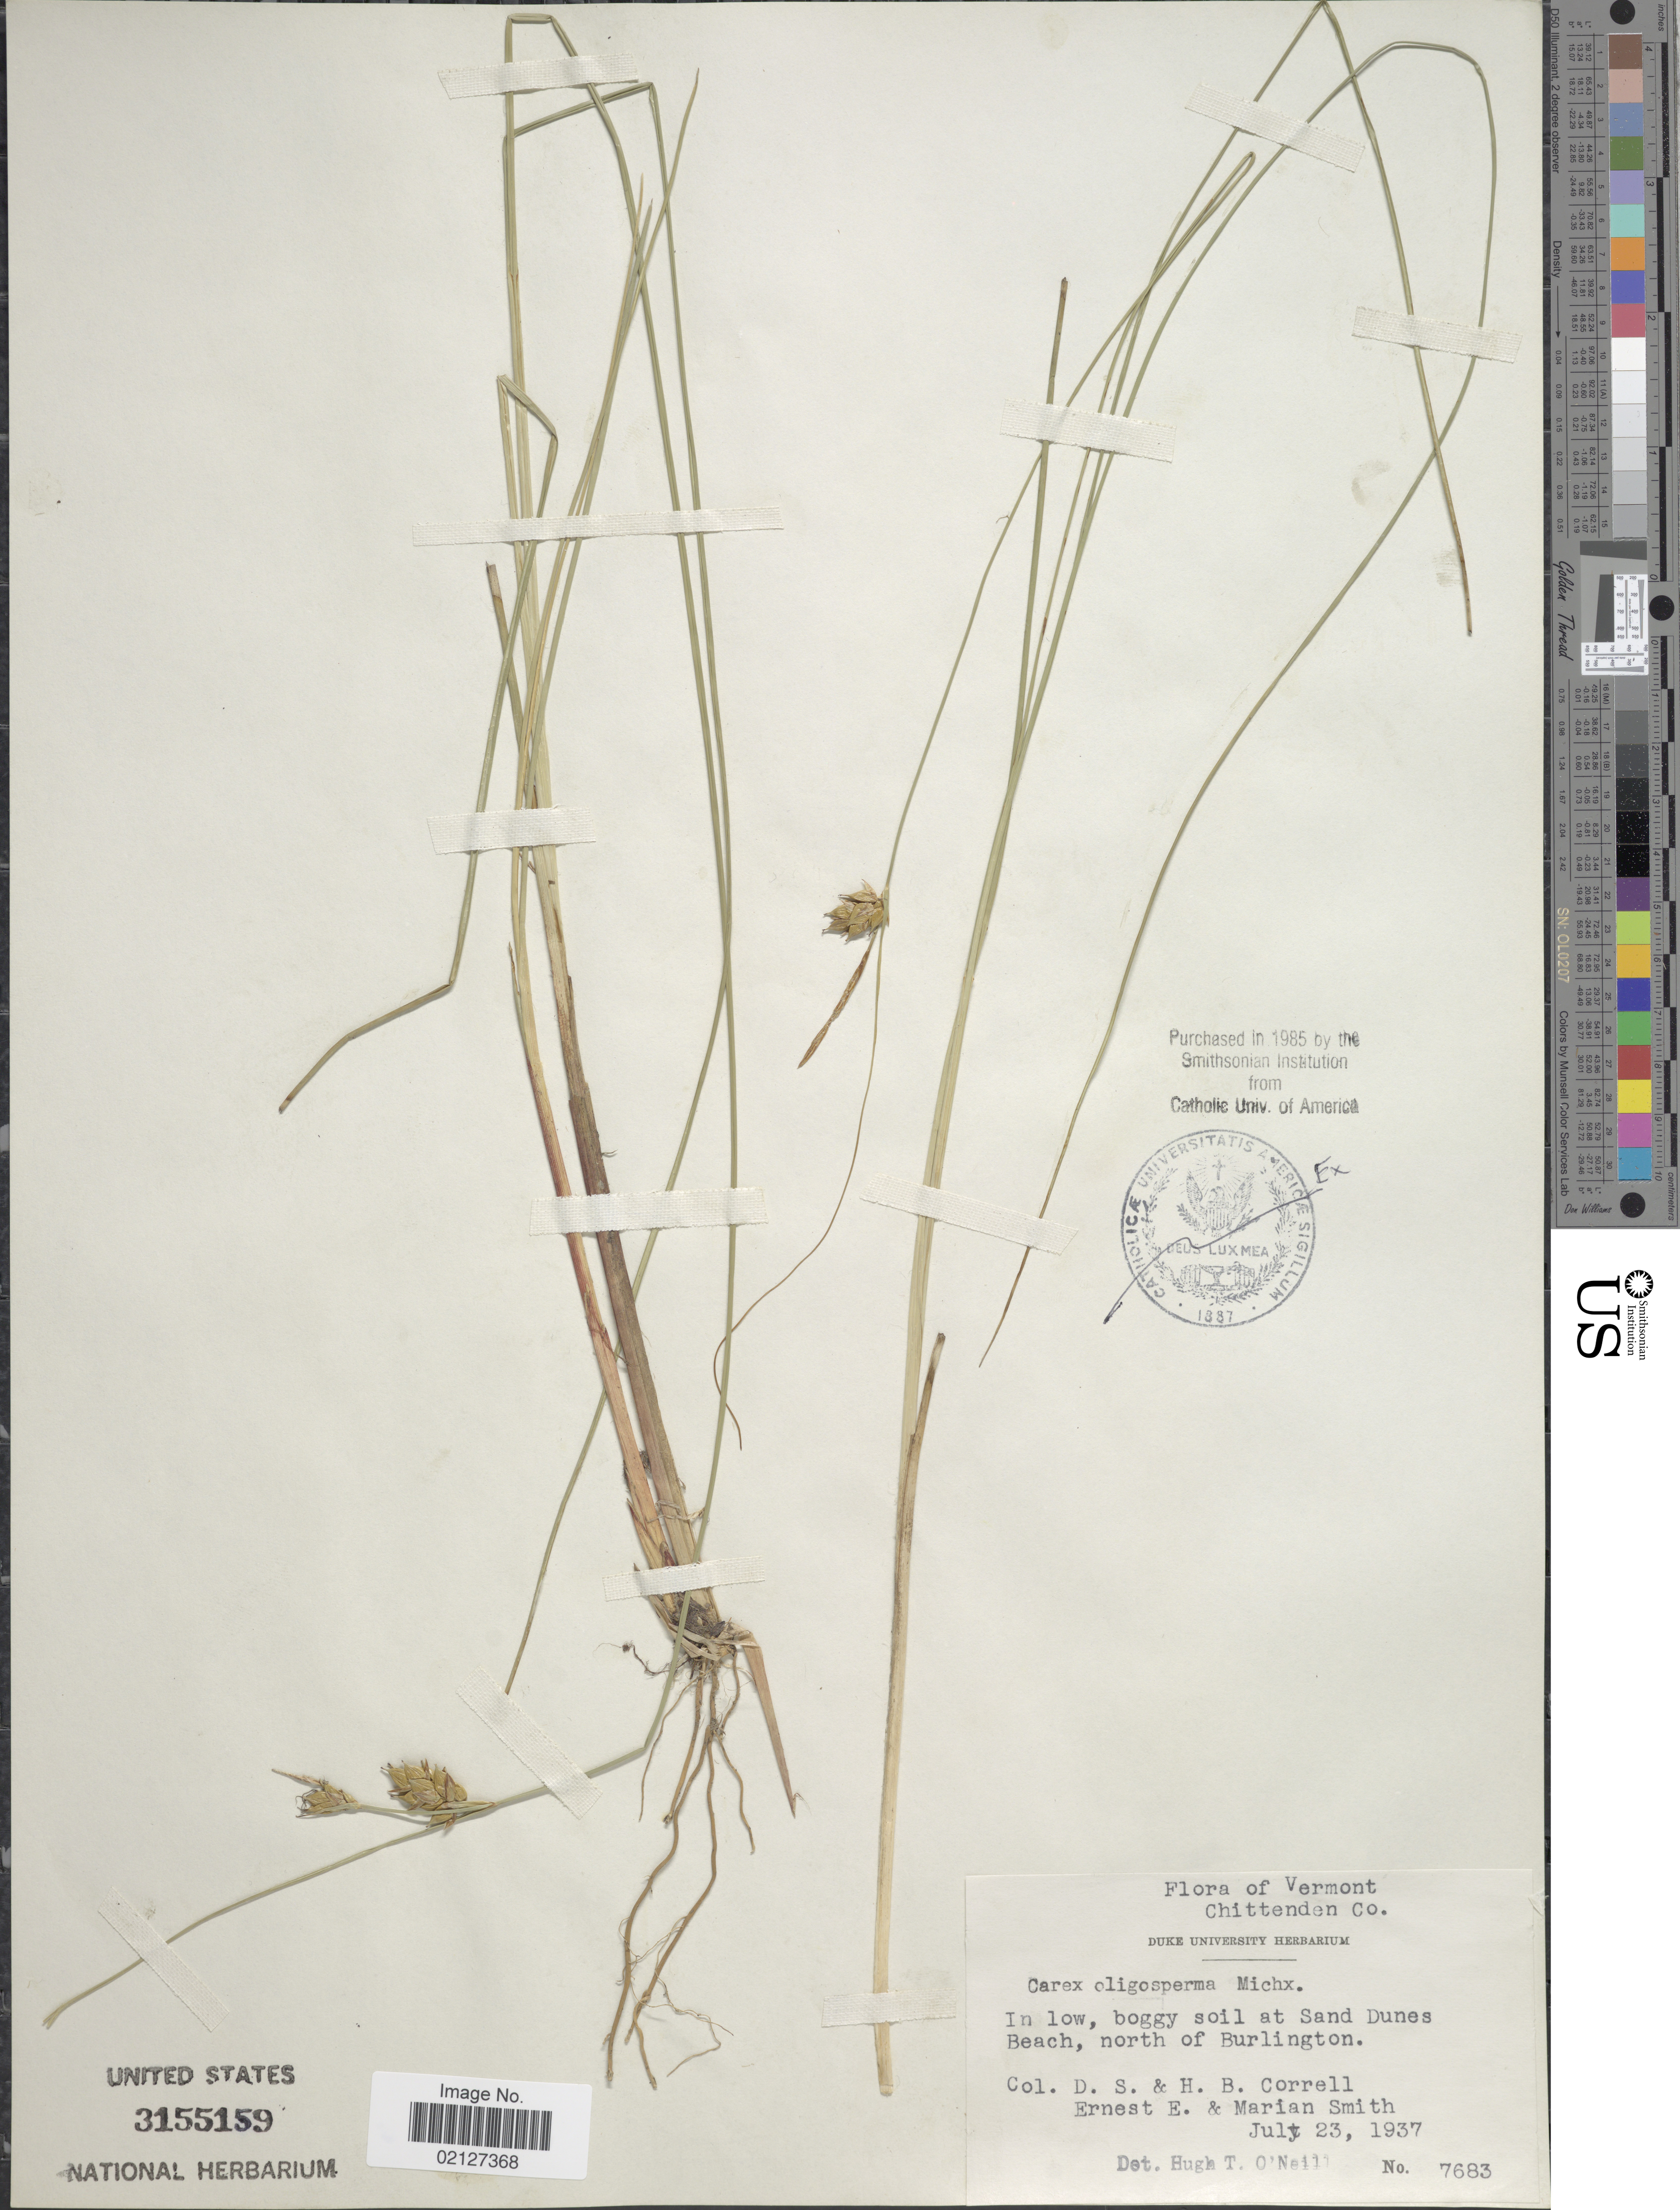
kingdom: Plantae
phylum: Tracheophyta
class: Liliopsida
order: Poales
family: Cyperaceae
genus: Carex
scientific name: Carex oligosperma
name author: Michx.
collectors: E. E. Smith & M. Smith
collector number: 7683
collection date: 1937-07-23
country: United States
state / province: Vermont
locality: Chittenden Co., in low, boggy soil at Sand Dunes Beach, north of Burlington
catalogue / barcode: US 3155159